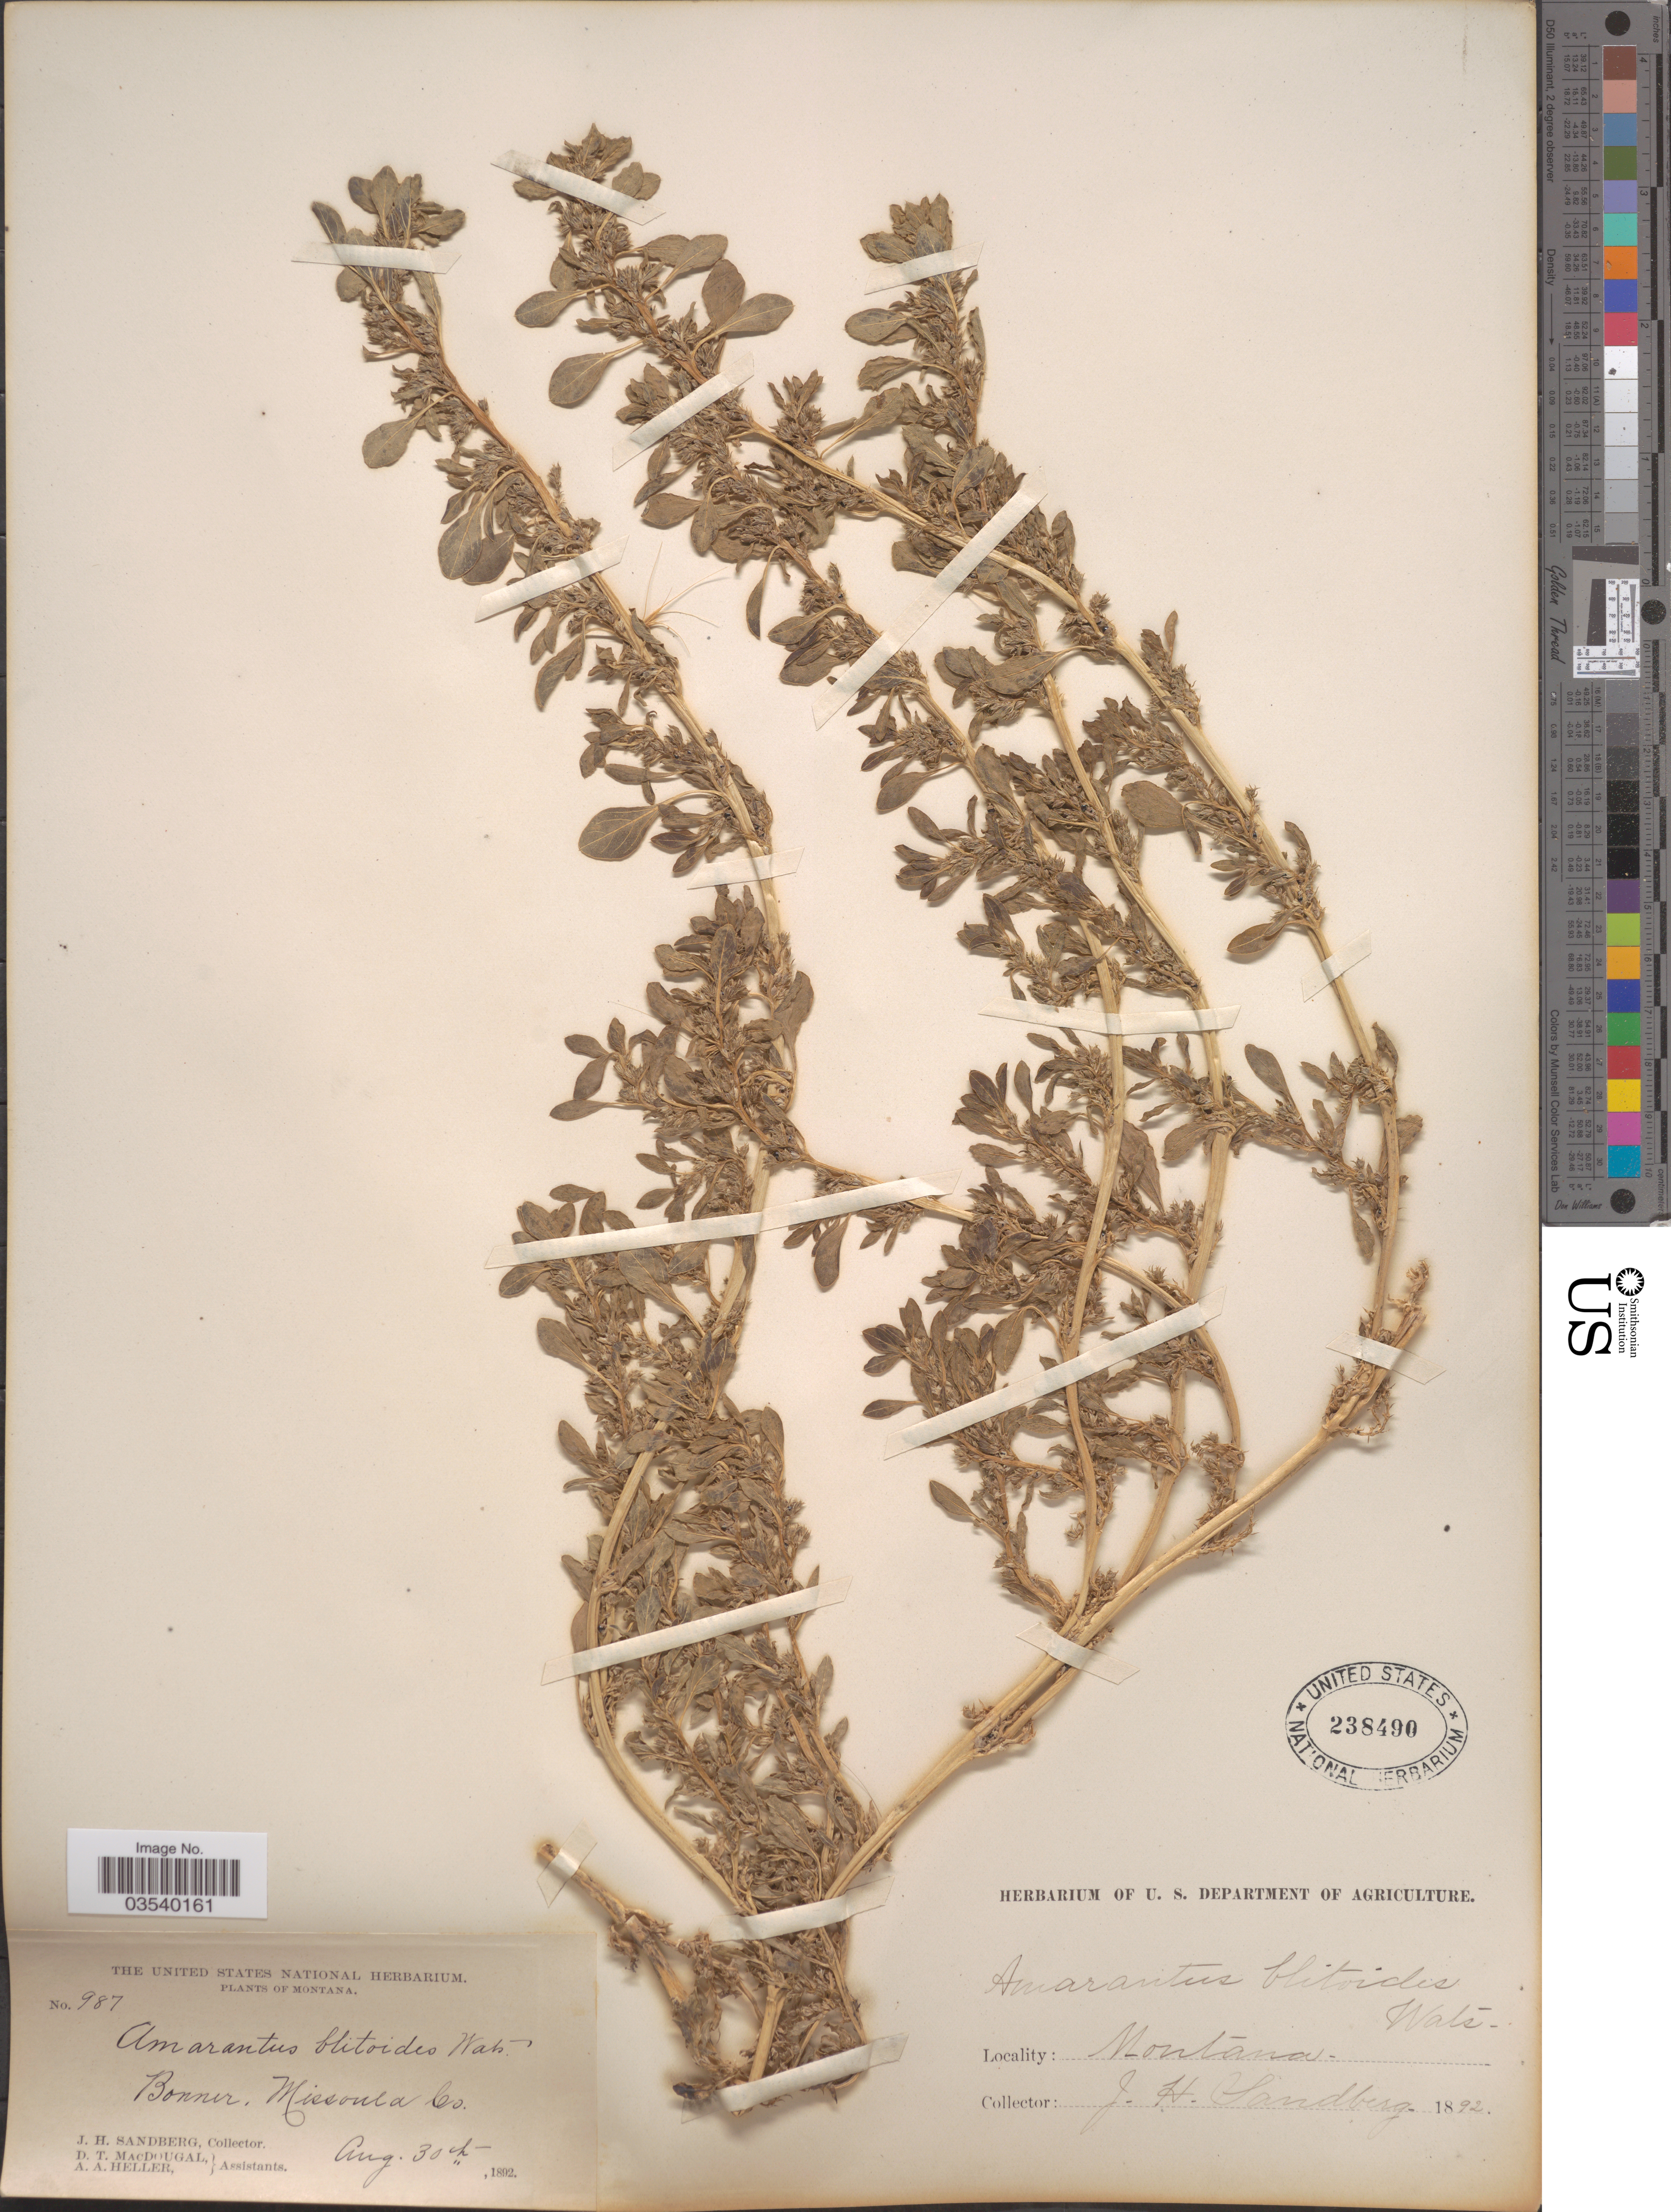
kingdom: Plantae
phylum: Tracheophyta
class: Magnoliopsida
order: Caryophyllales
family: Amaranthaceae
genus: Amaranthus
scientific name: Amaranthus blitoides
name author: S. Watson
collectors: J. H. Sandberg, D. T. MacDougal & A. A. Heller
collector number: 987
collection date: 1892-08-30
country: United States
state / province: Montana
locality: Bonner, Missoula Co.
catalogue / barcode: US 238490